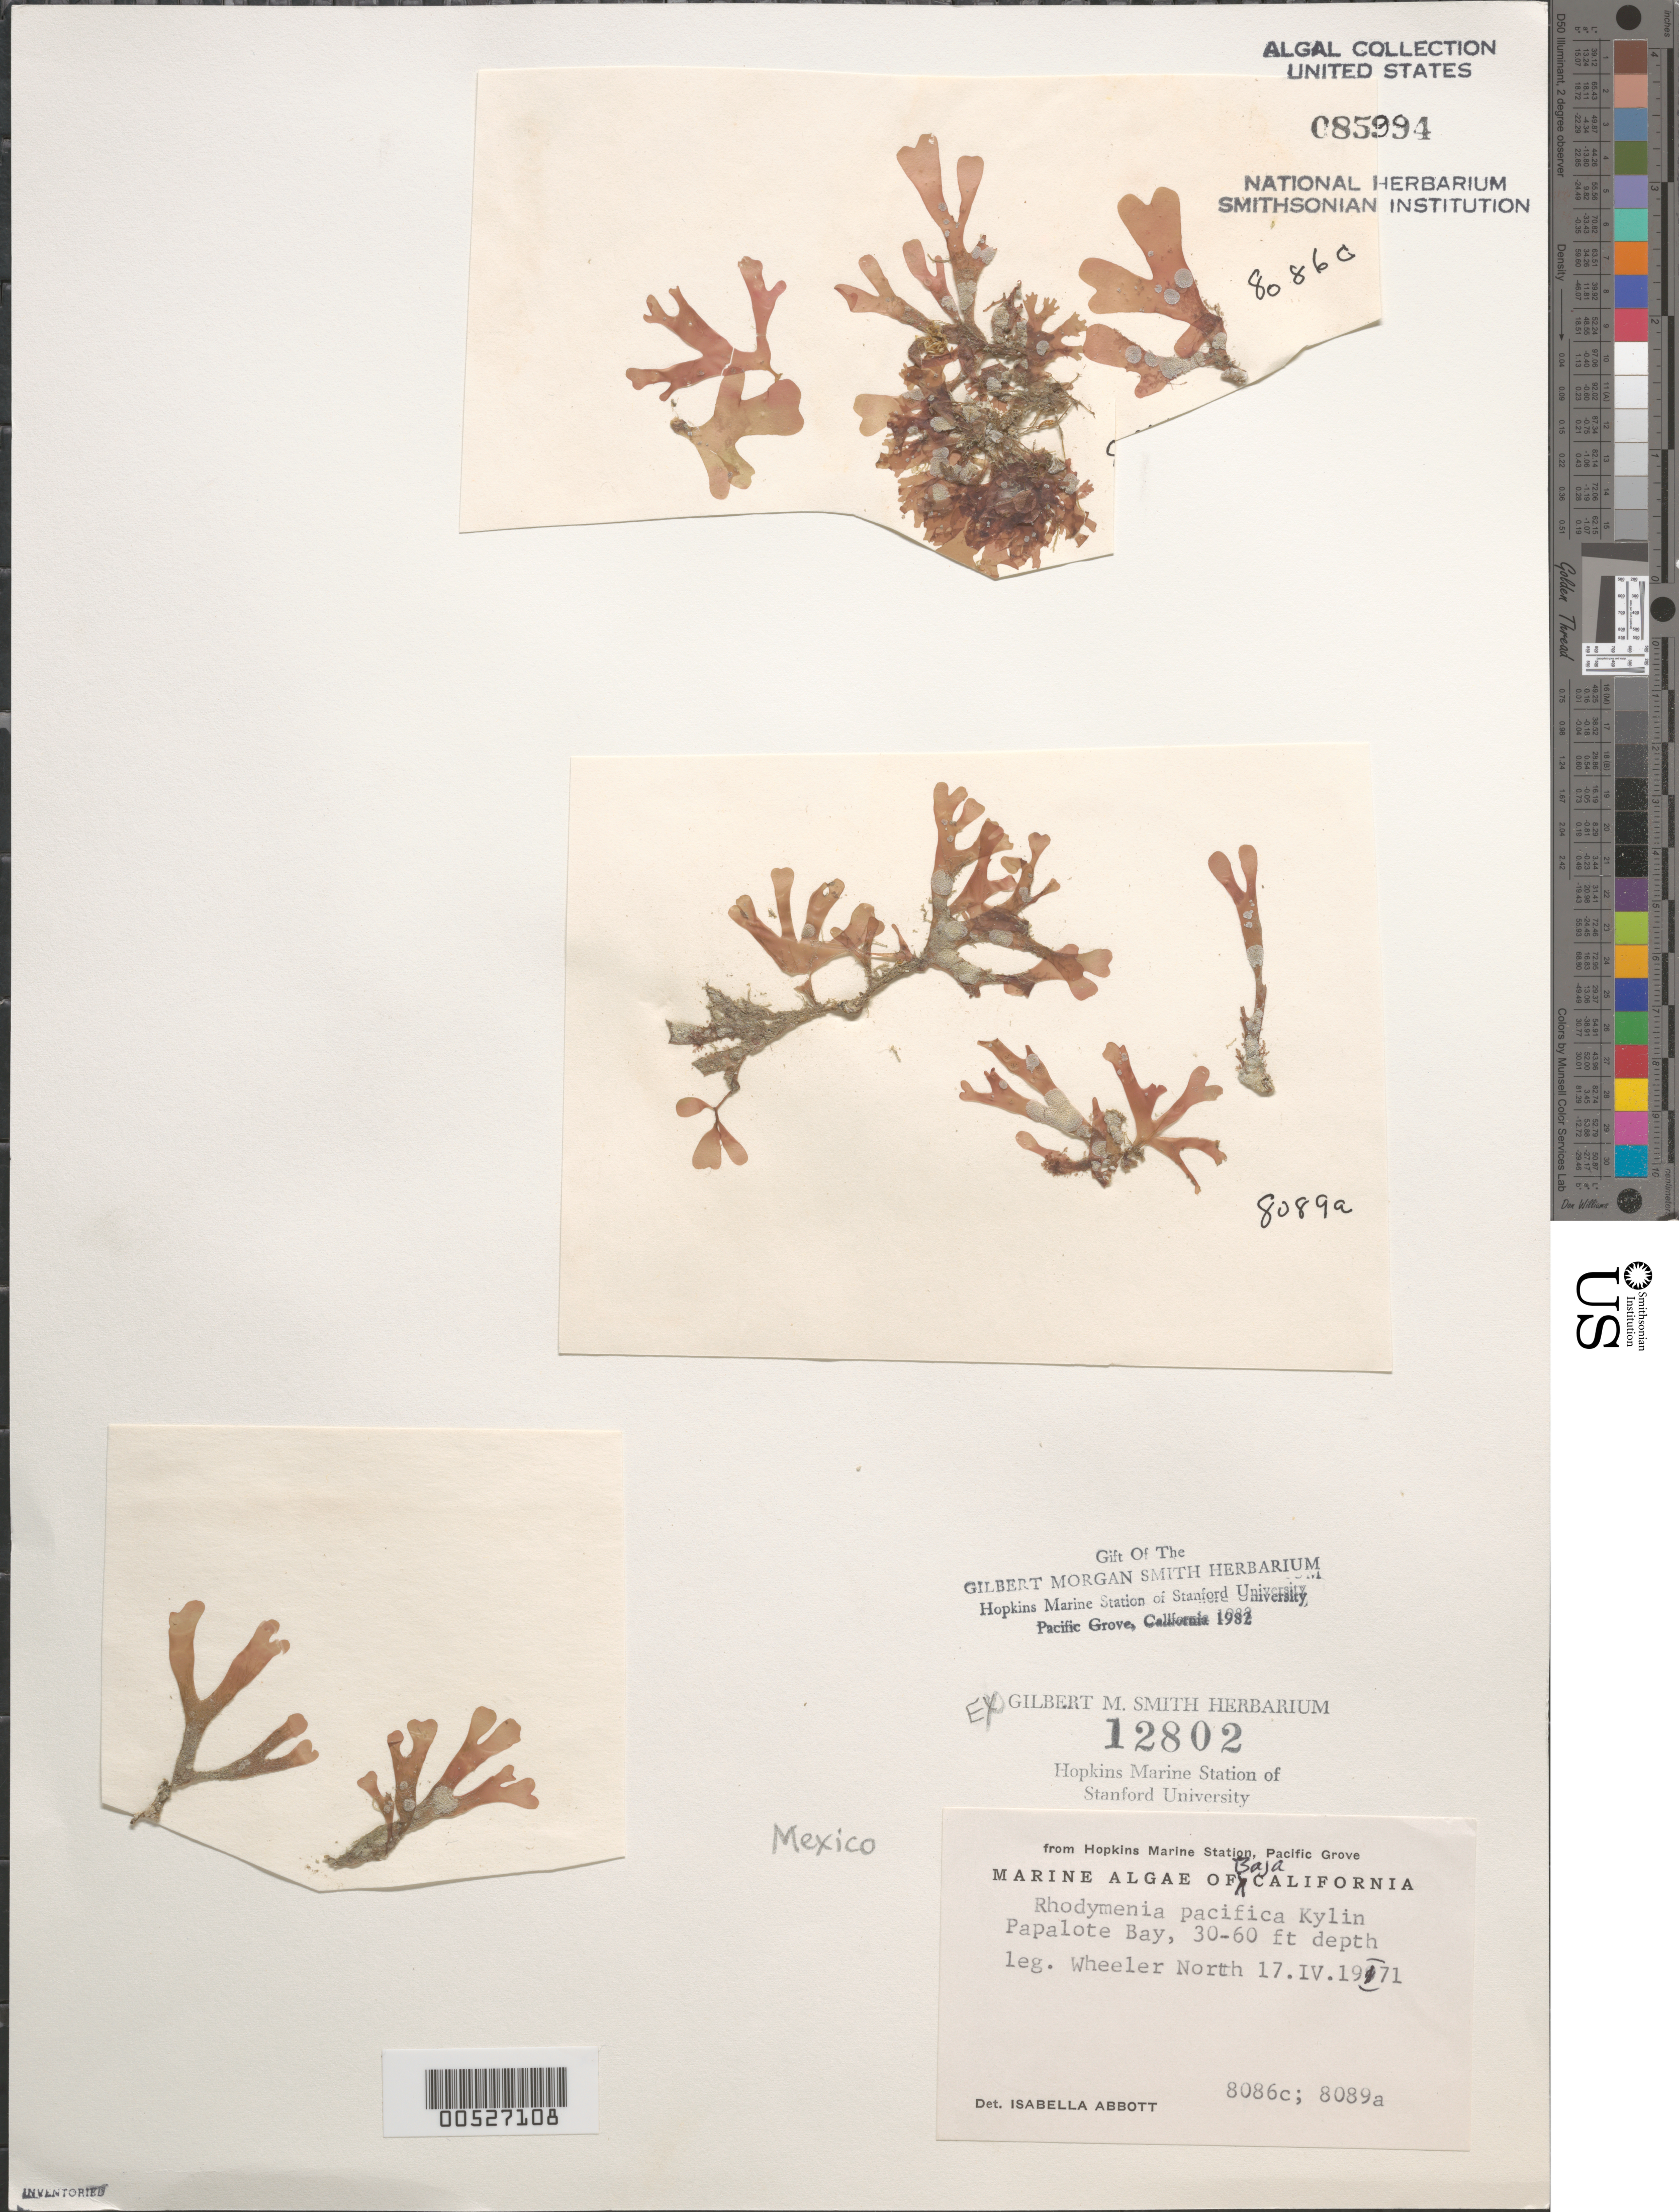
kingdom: Plantae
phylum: Rhodophyta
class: Florideophyceae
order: Rhodymeniales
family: Rhodymeniaceae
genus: Rhodymenia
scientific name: Rhodymenia pacifica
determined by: Abbott, Isabella A.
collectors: W. North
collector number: IAA 8086c & IAA 8089a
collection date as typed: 17 Apr 1971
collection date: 1971-04-17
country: Mexico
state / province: Baja California Norte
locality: Papolote Bay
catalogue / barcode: US 85994